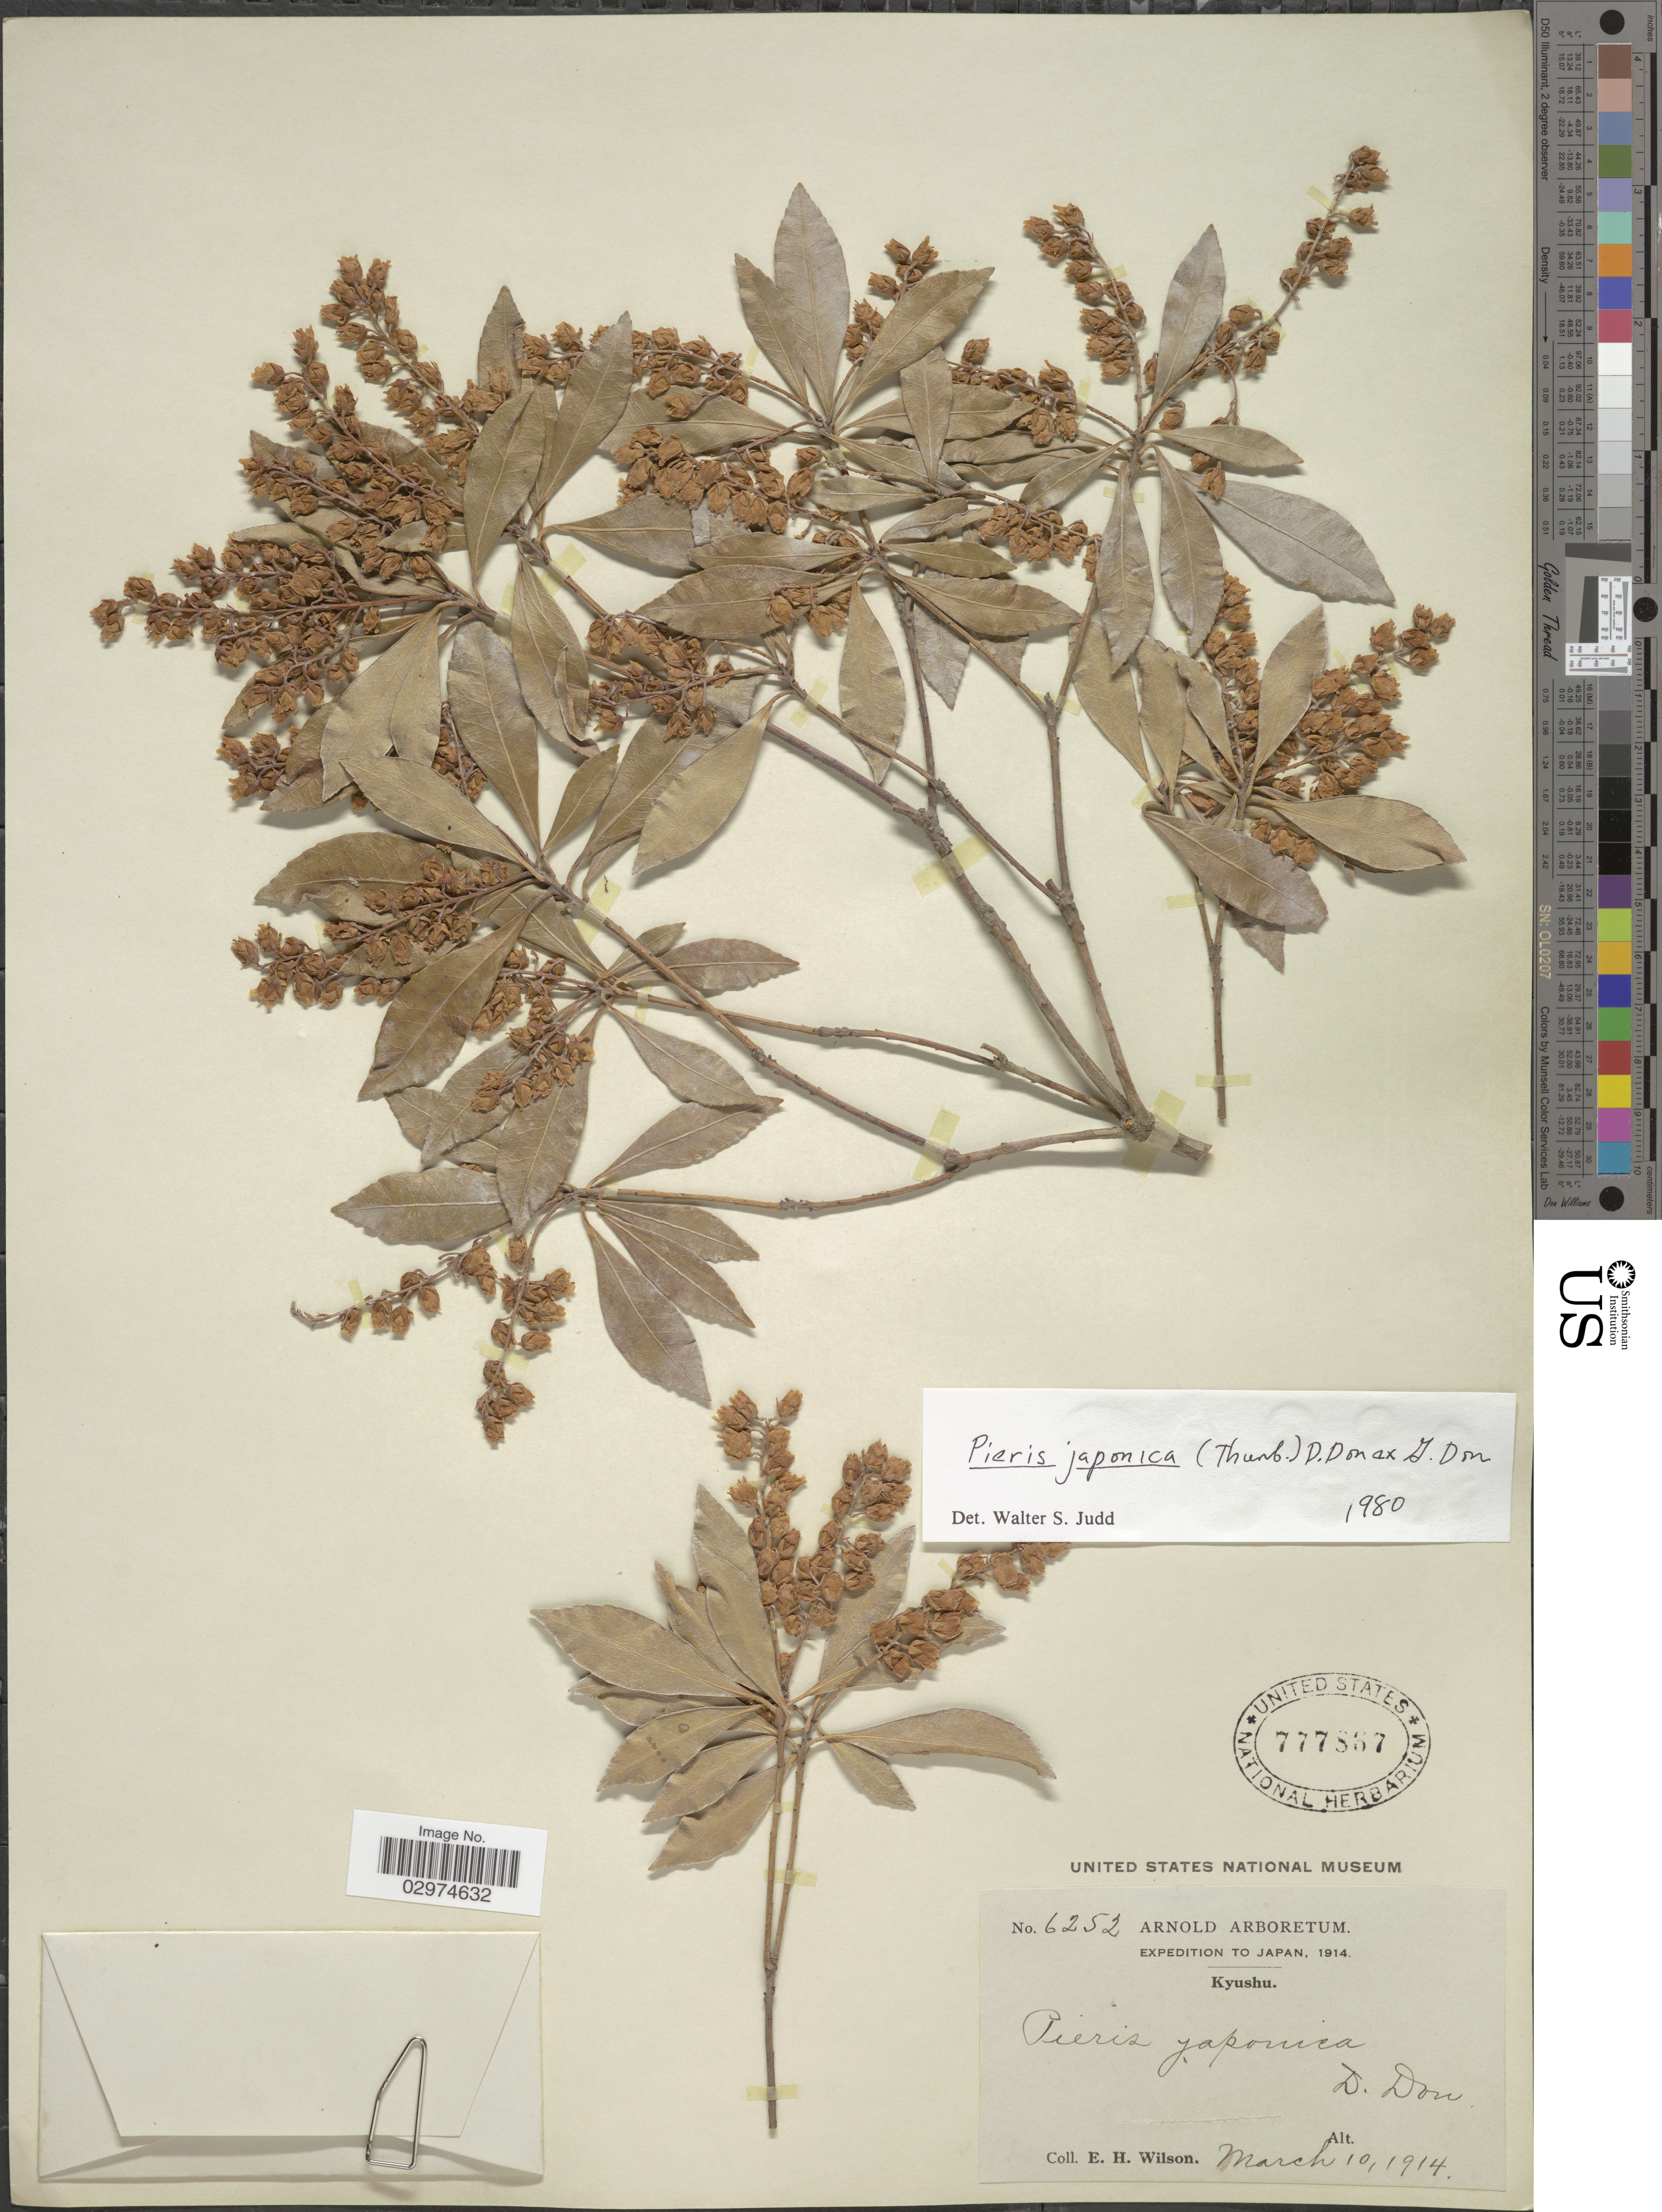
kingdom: Plantae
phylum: Tracheophyta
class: Magnoliopsida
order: Ericales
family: Ericaceae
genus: Pieris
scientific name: Pieris japonica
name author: (Thunb.) D. Don ex G. Don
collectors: E. Wilson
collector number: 6252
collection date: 1914-03-10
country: Japan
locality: Kyushu.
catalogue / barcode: US 777867